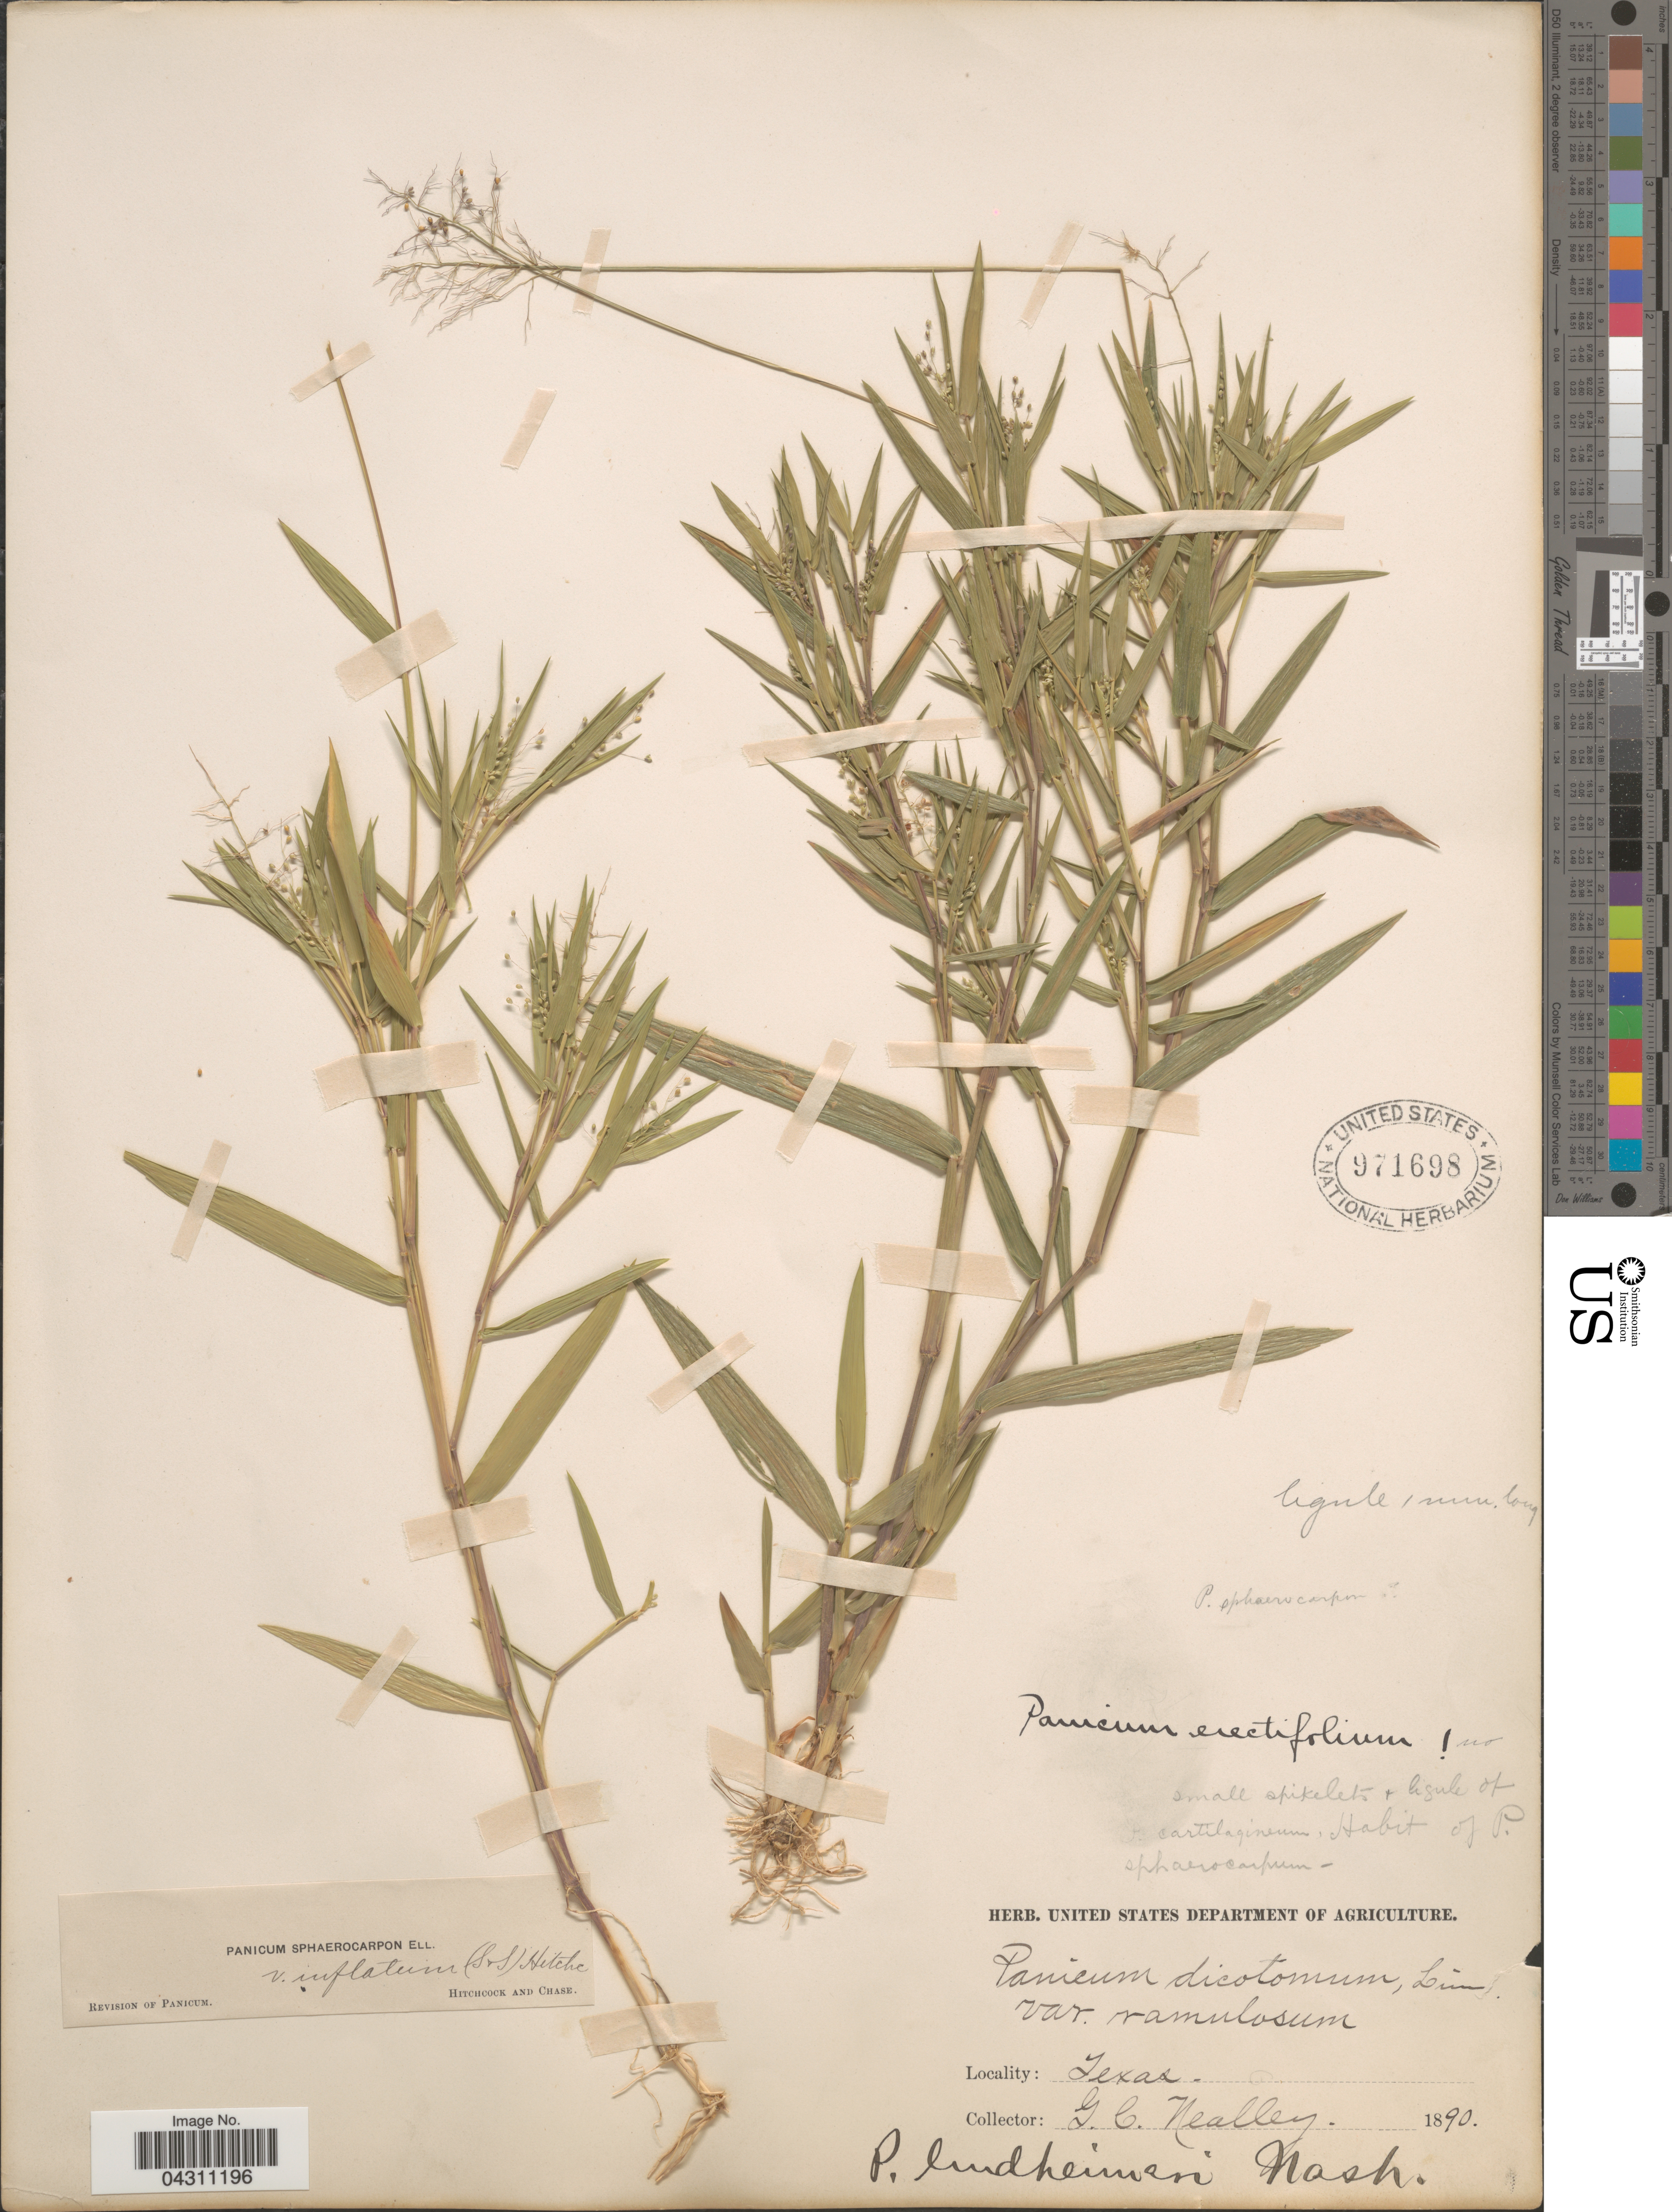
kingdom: Plantae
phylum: Tracheophyta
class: Liliopsida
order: Poales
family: Poaceae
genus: Dichanthelium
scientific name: Dichanthelium sphaerocarpon var. sphaerocarpon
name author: (Elliott) Gould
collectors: G. C. Nealley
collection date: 1890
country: United States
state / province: Texas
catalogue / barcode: US 971698